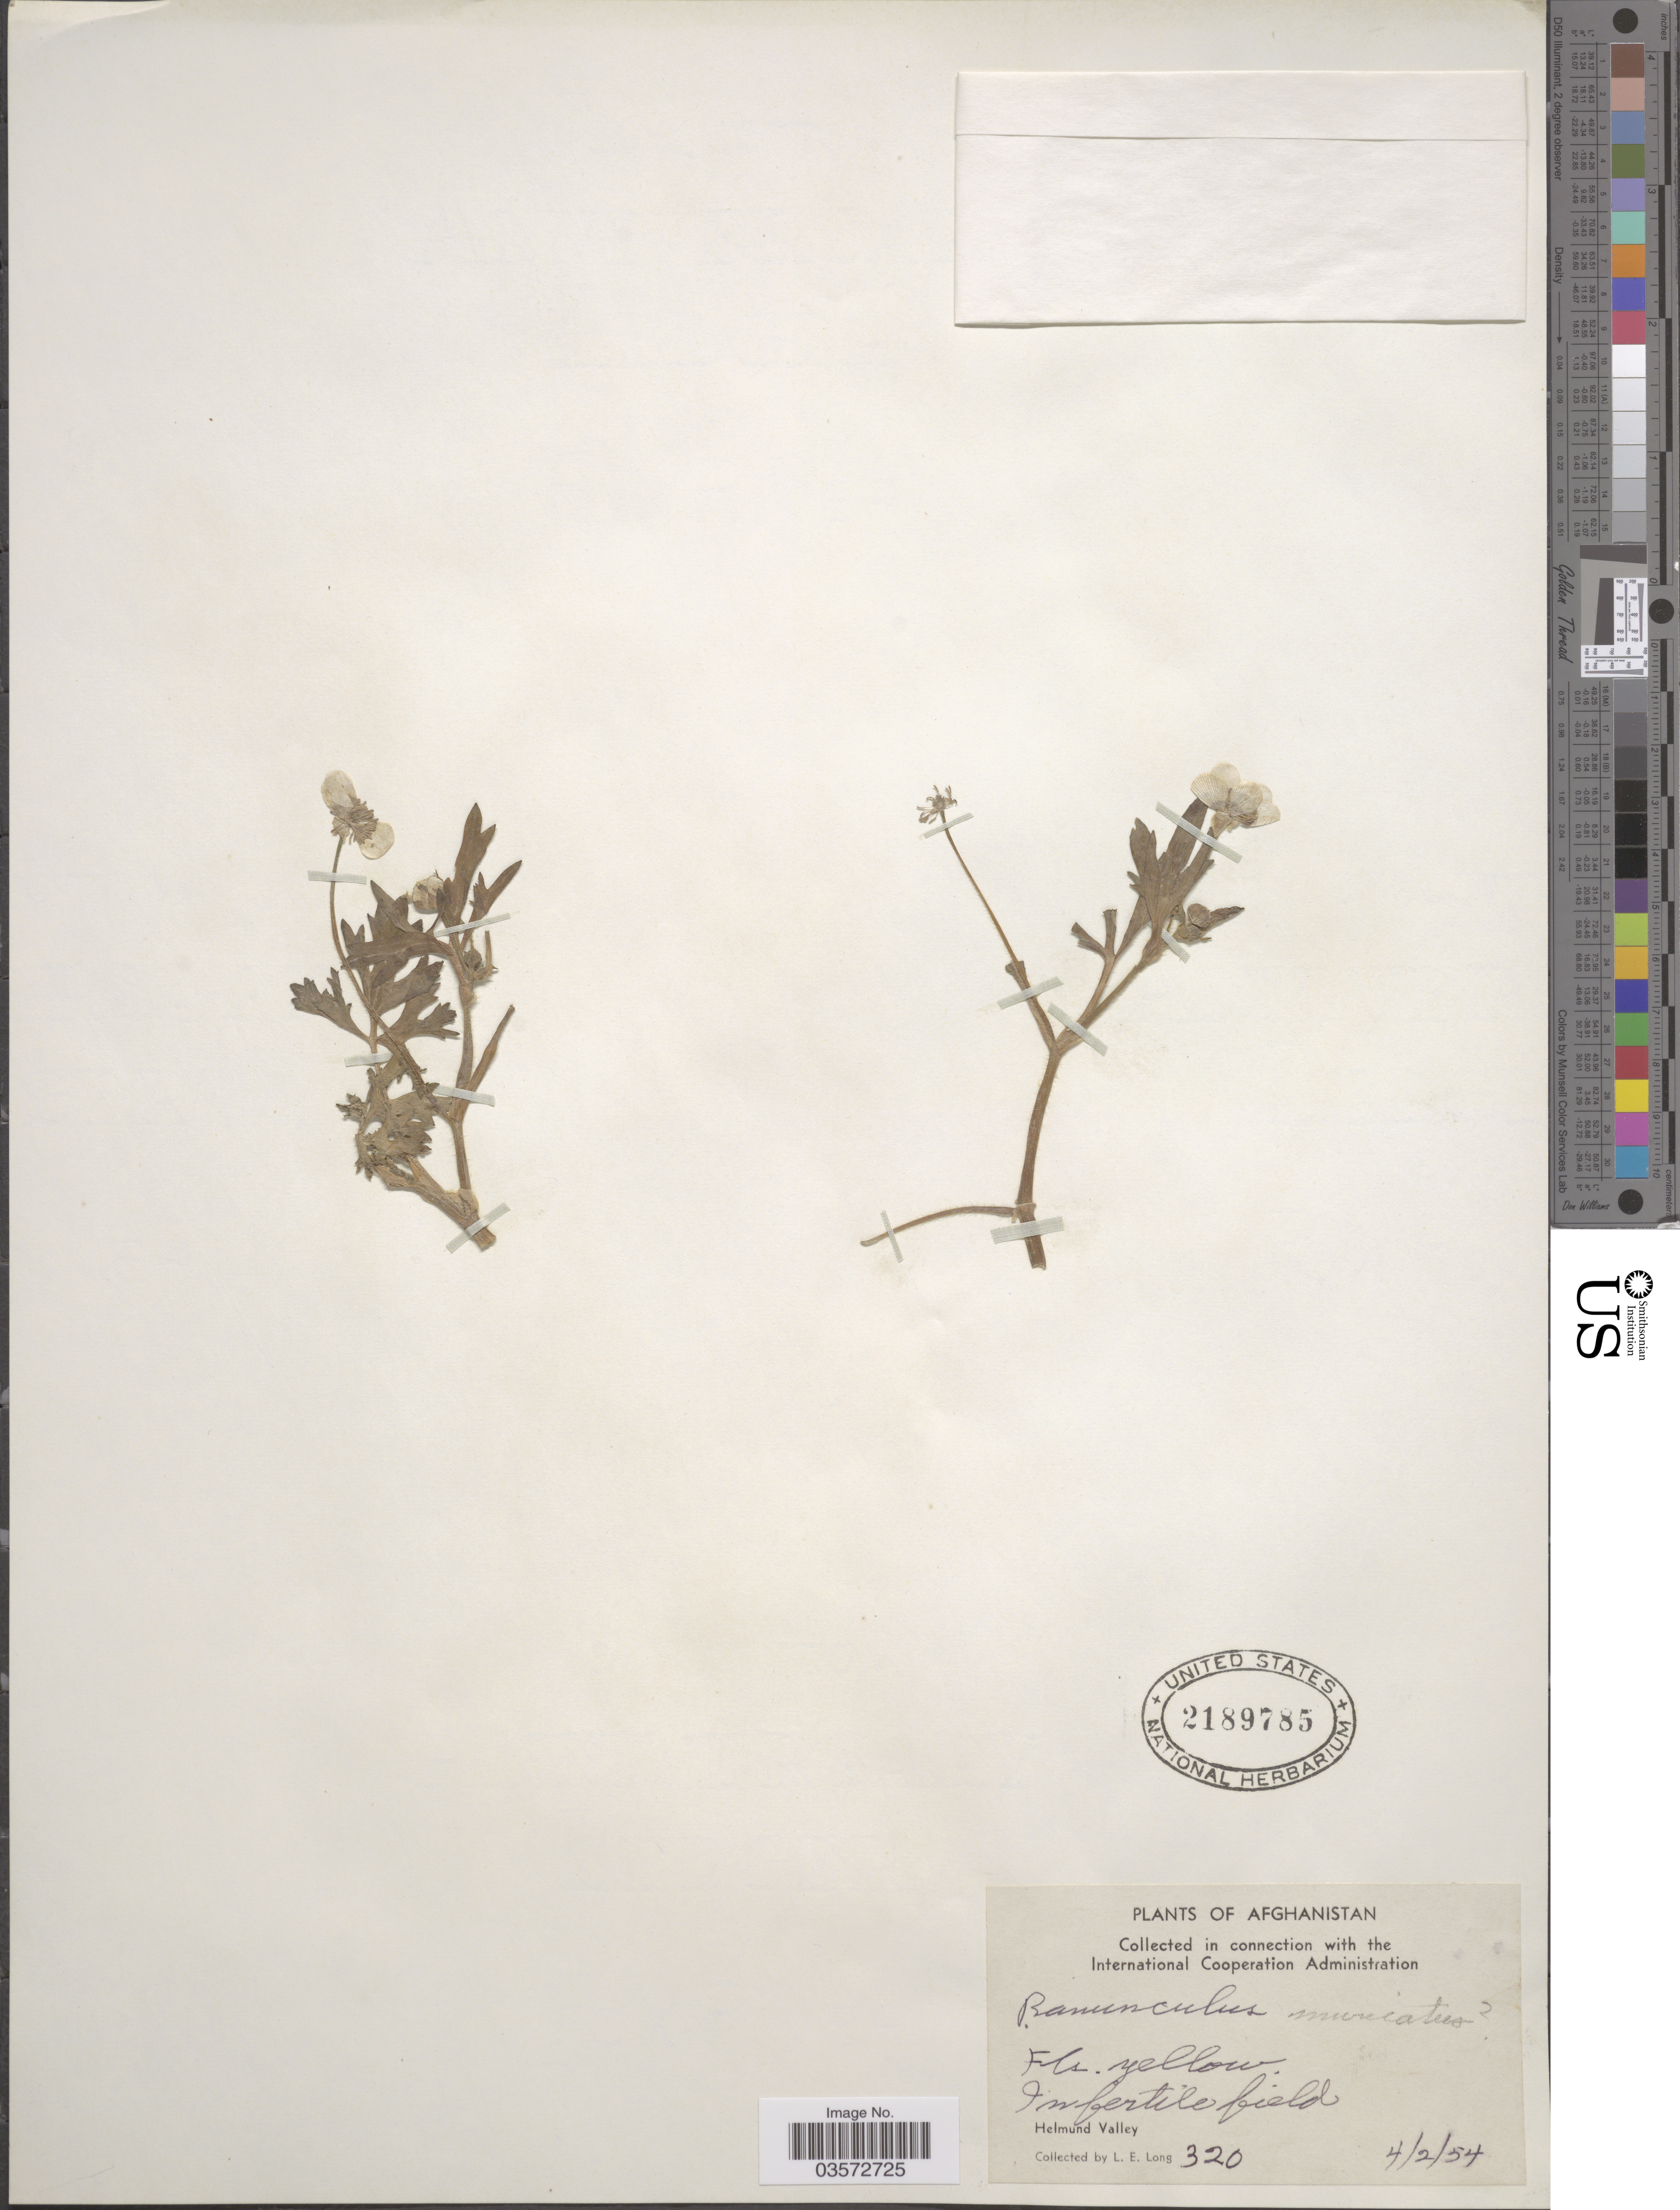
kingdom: Plantae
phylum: Tracheophyta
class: Magnoliopsida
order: Ranunculales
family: Ranunculaceae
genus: Ranunculus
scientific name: Ranunculus muricatus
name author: L.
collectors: L. E. Long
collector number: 320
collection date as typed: Transcribed d/m/y: 4/2/54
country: Afghanistan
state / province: Helmand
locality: Infertile field. Helmund Valley.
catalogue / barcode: US 2189785